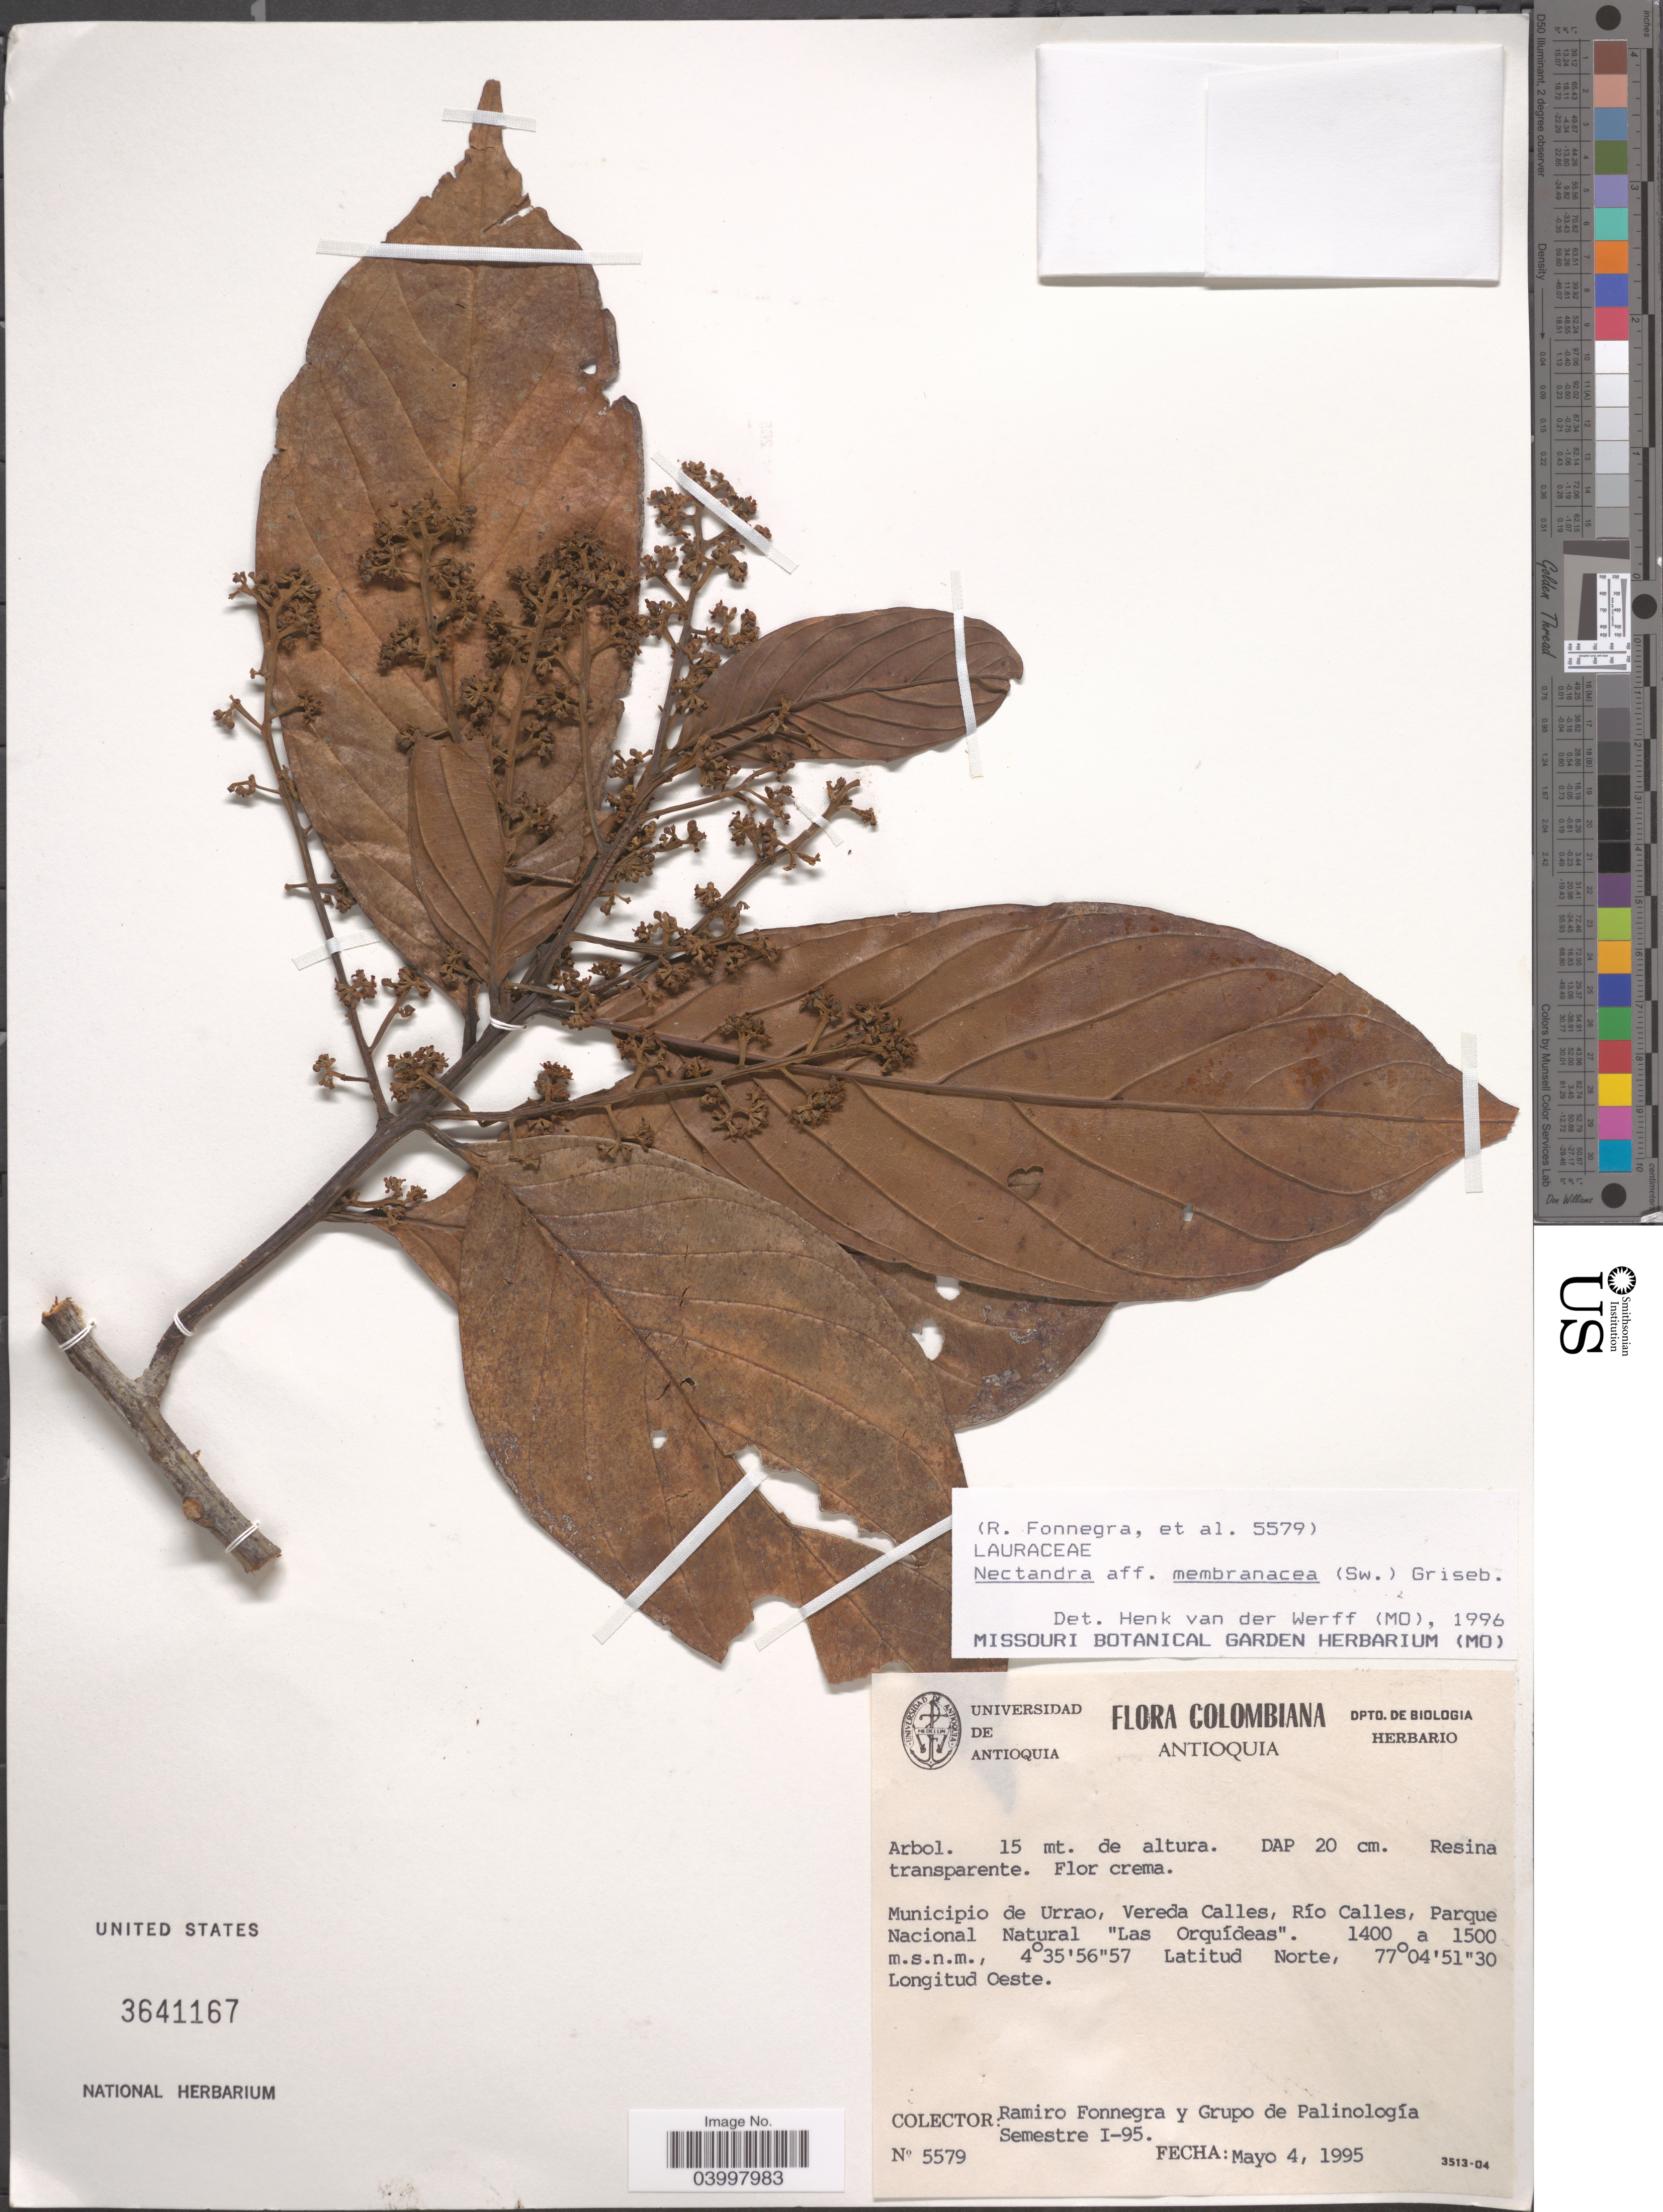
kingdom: Plantae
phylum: Tracheophyta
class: Magnoliopsida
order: Laurales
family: Lauraceae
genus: Nectandra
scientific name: Nectandra membranacea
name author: (Sw.) Griseb.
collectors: R. Fonnegra & Grupo de Palinología Semestre I-95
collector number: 5579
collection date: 1995-05-04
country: Colombia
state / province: Antioquia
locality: Municipio de Urrao, Vereda Calles, Río Calles, Parque Nacional Natural 'Las Orquídeas'.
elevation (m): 1400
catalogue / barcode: US 3641167